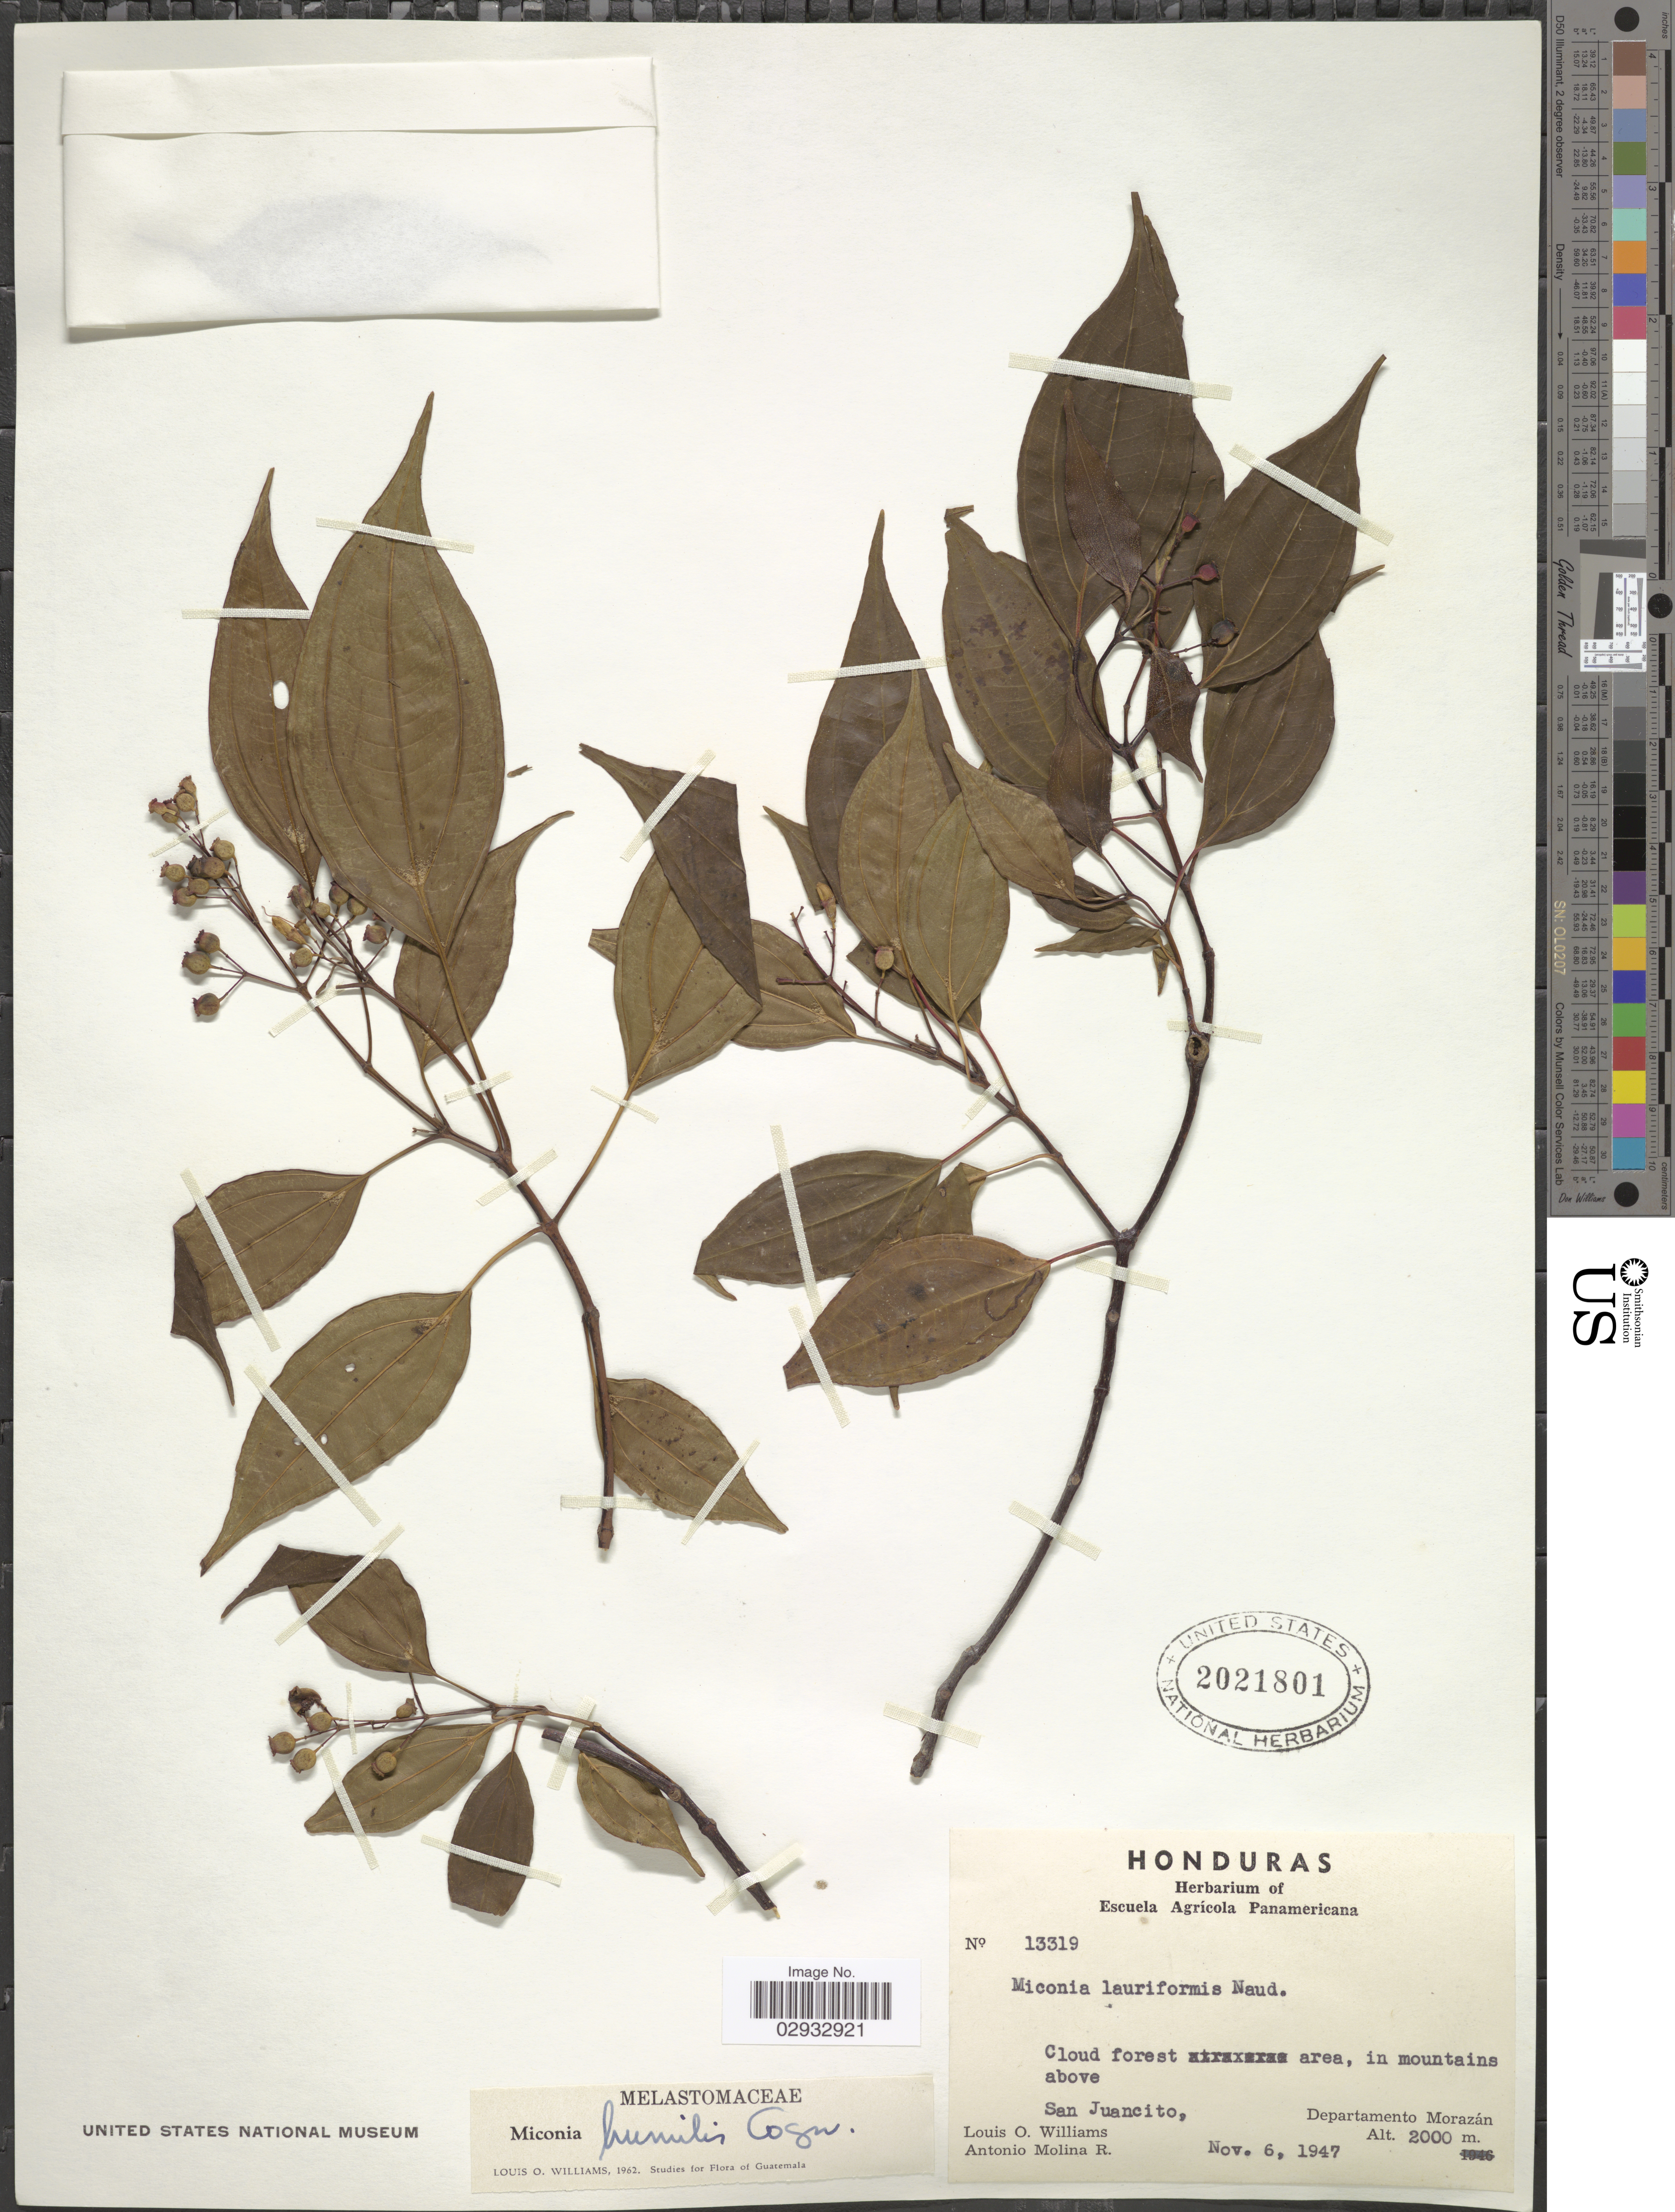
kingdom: Plantae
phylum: Tracheophyta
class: Magnoliopsida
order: Myrtales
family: Melastomataceae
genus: Miconia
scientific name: Miconia humilis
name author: Cogn.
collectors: L. O. Williams & A. Molina R.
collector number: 13319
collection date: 1947-11-06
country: Honduras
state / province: Fco. Morazán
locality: Cloud forest area, in mountains above San Juancito, Departamento Morazán.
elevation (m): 2000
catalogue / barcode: US 2021801